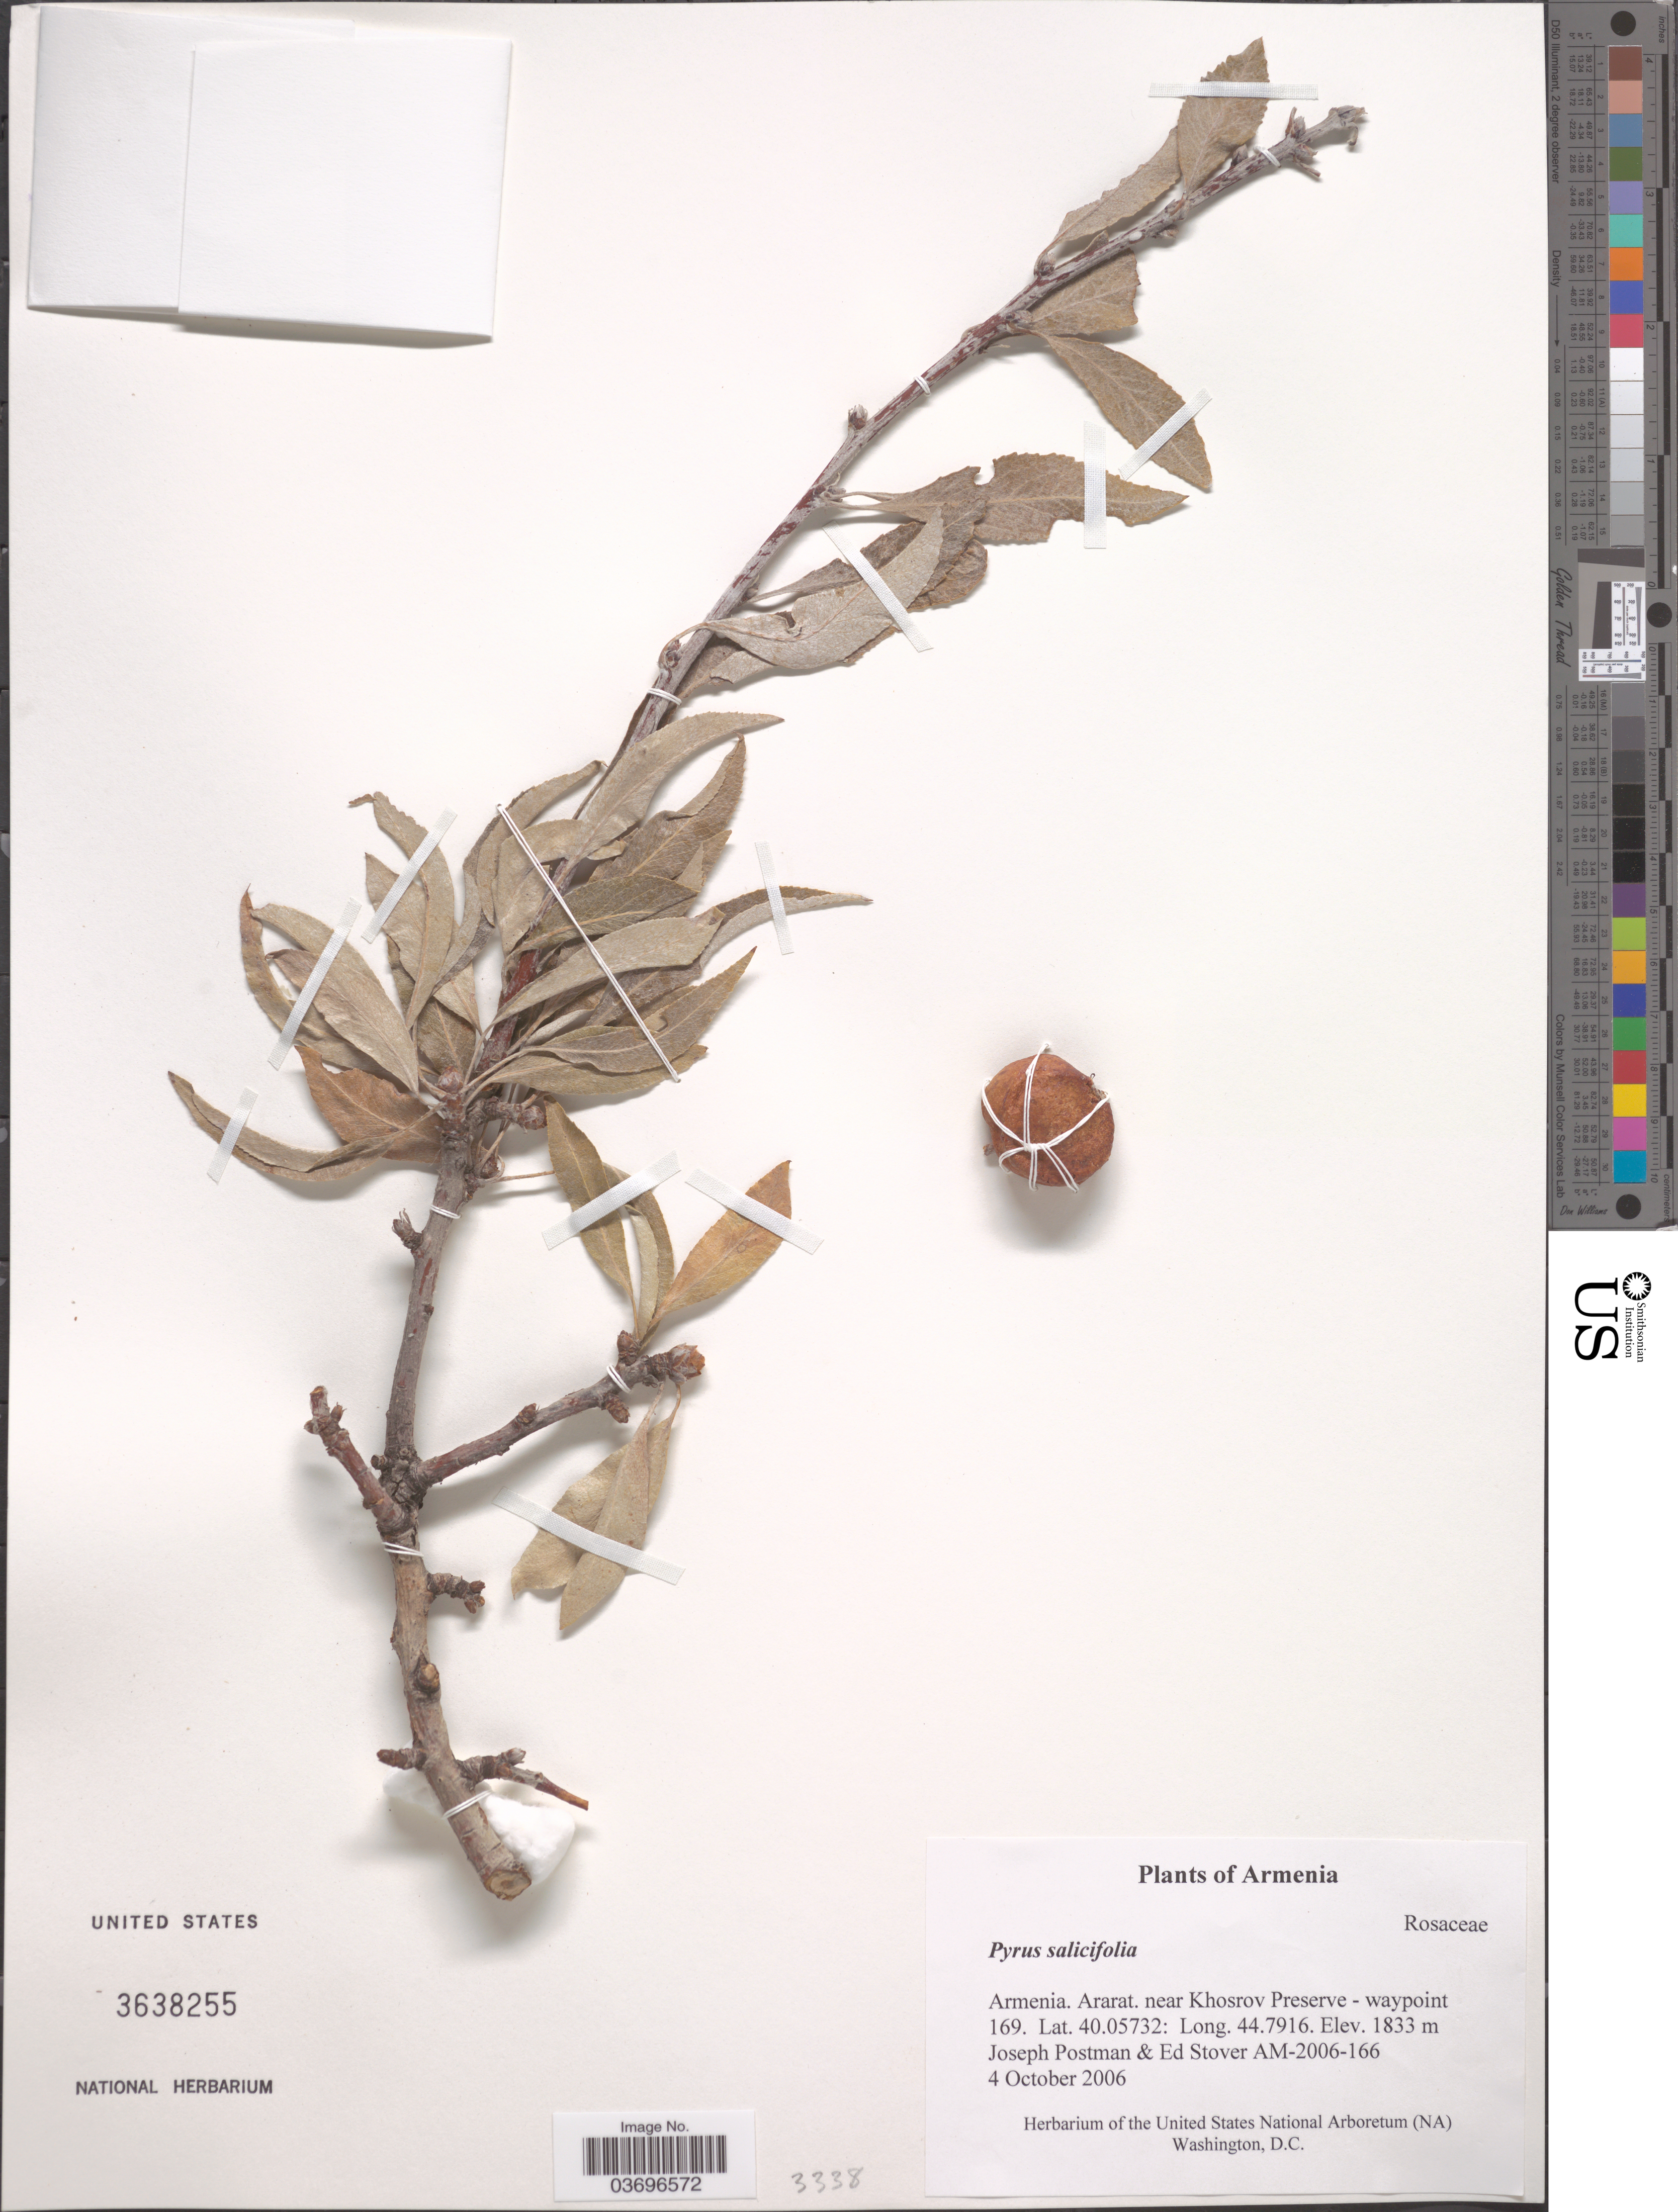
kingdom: Plantae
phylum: Tracheophyta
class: Magnoliopsida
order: Rosales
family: Rosaceae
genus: Pyrus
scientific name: Pyrus salicifolia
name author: Pall.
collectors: J. Postman & Ed Stover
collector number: AM-2006-166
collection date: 2006-10-04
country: Armenia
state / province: Ararat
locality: Near Khosrov Preserve - waypoint 169.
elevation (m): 1833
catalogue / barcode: US 3638255